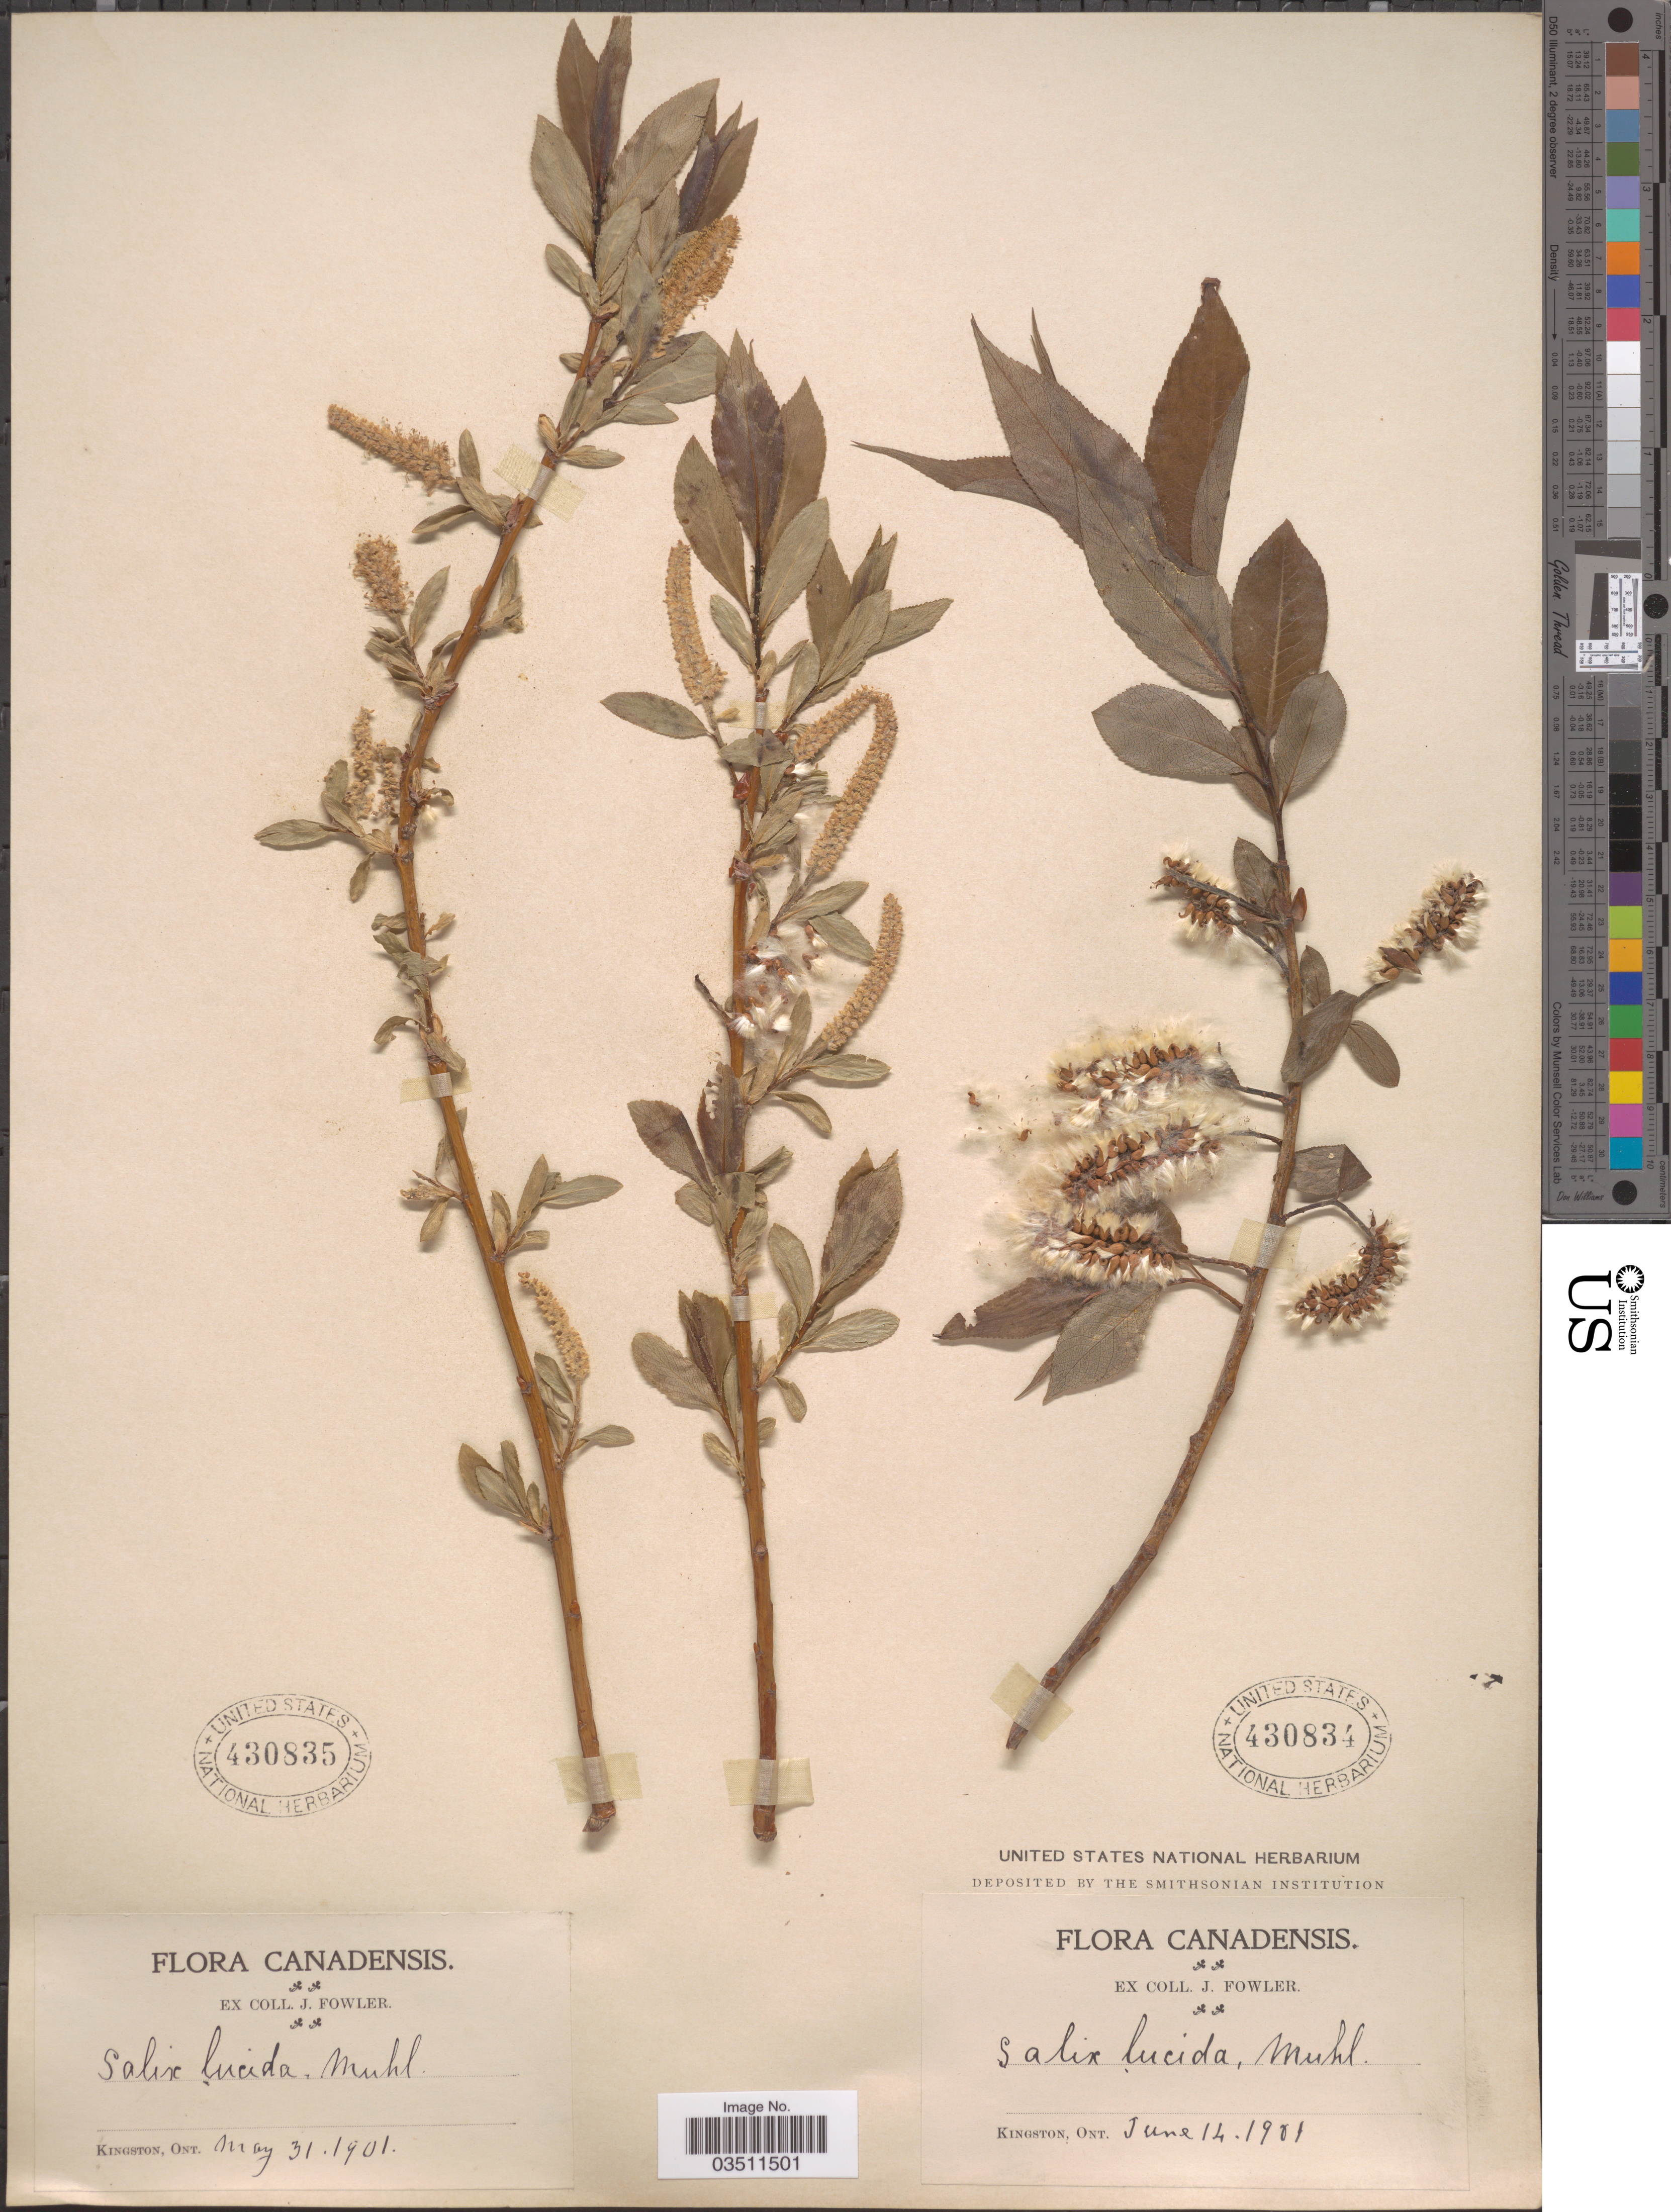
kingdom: Plantae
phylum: Tracheophyta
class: Magnoliopsida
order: Malpighiales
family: Salicaceae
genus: Salix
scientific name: Salix lucida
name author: Muhl.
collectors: J. Fowler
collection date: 1901-06-14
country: Canada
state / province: Ontario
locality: Kingston.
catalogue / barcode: US 430834